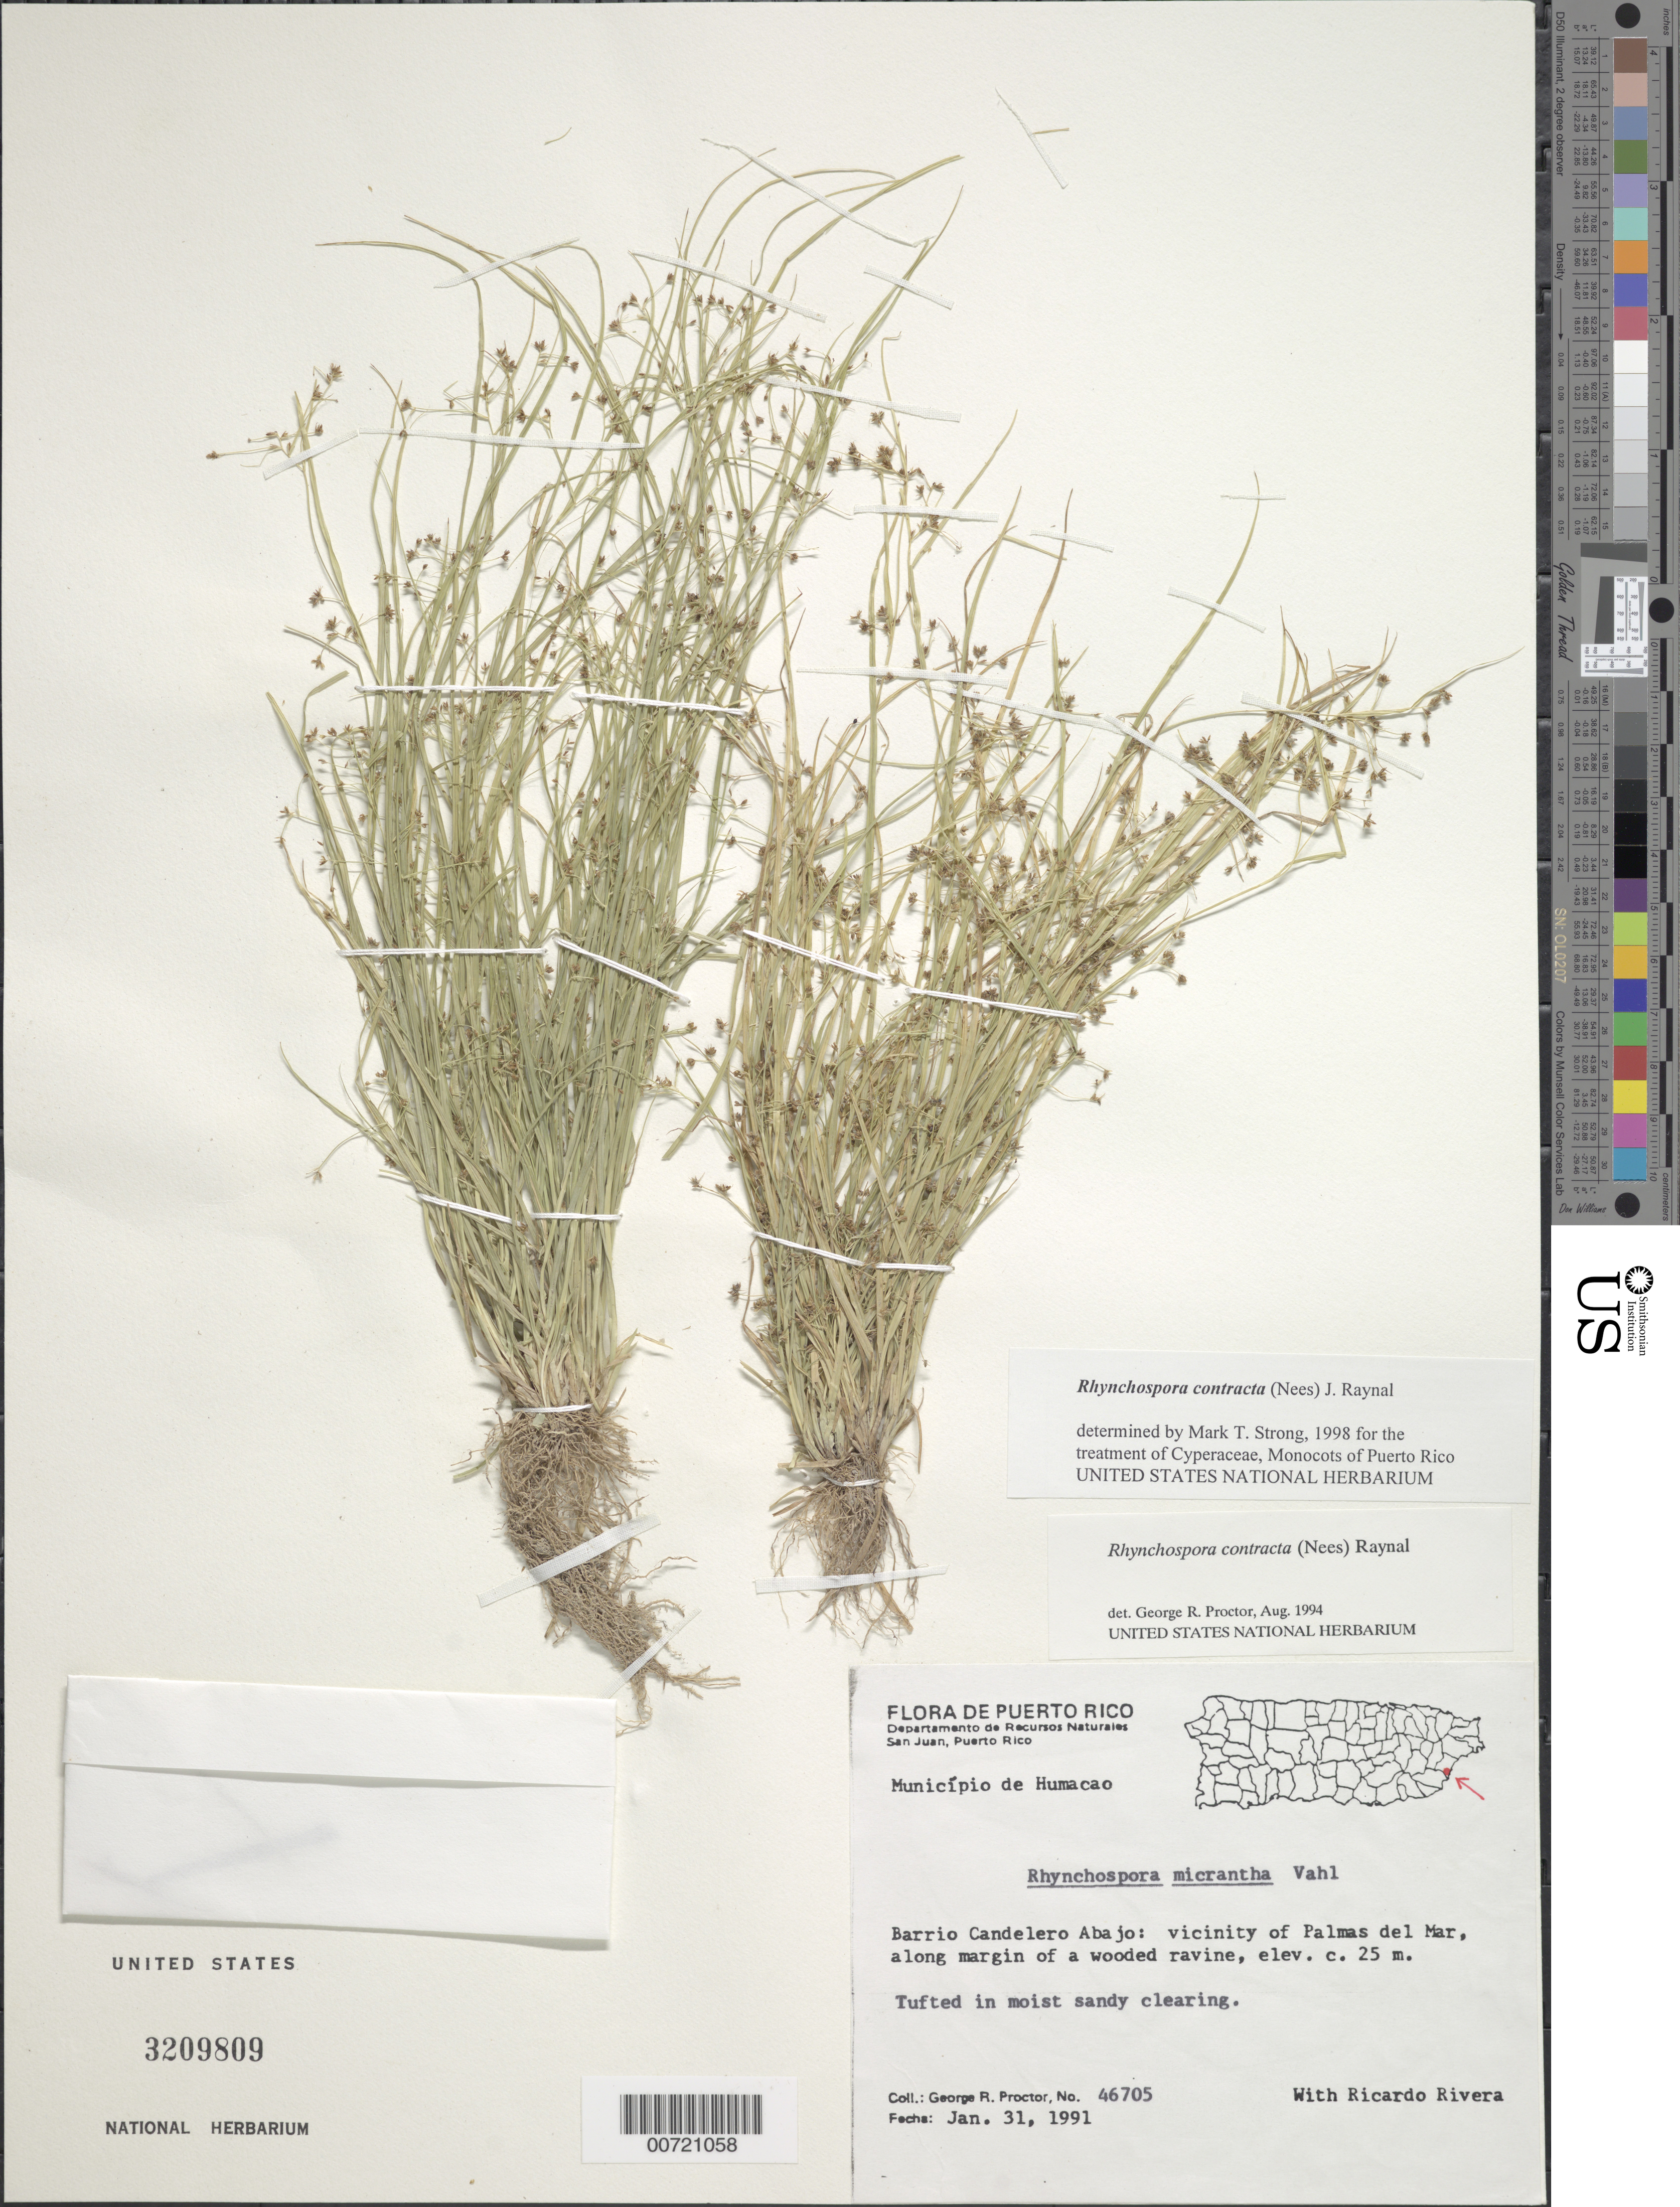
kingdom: Plantae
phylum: Tracheophyta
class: Liliopsida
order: Poales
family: Cyperaceae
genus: Rhynchospora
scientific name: Rhynchospora contracta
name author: (Nees) J. Raynal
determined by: Strong, M. T., (US), Smithsonian Institution - National Museum of Natural History (UNITED STATES)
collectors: G. R. Proctor & R. Rivera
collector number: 46705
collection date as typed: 31 Jan 1991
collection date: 1991-01-31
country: Puerto Rico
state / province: Humacao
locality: Humacao: Barrio Candelero Abajo: vicinity of Palmas del Mar, along margin of a wooded ravine.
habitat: In moist sandy clearing.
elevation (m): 25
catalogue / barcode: US 3209809